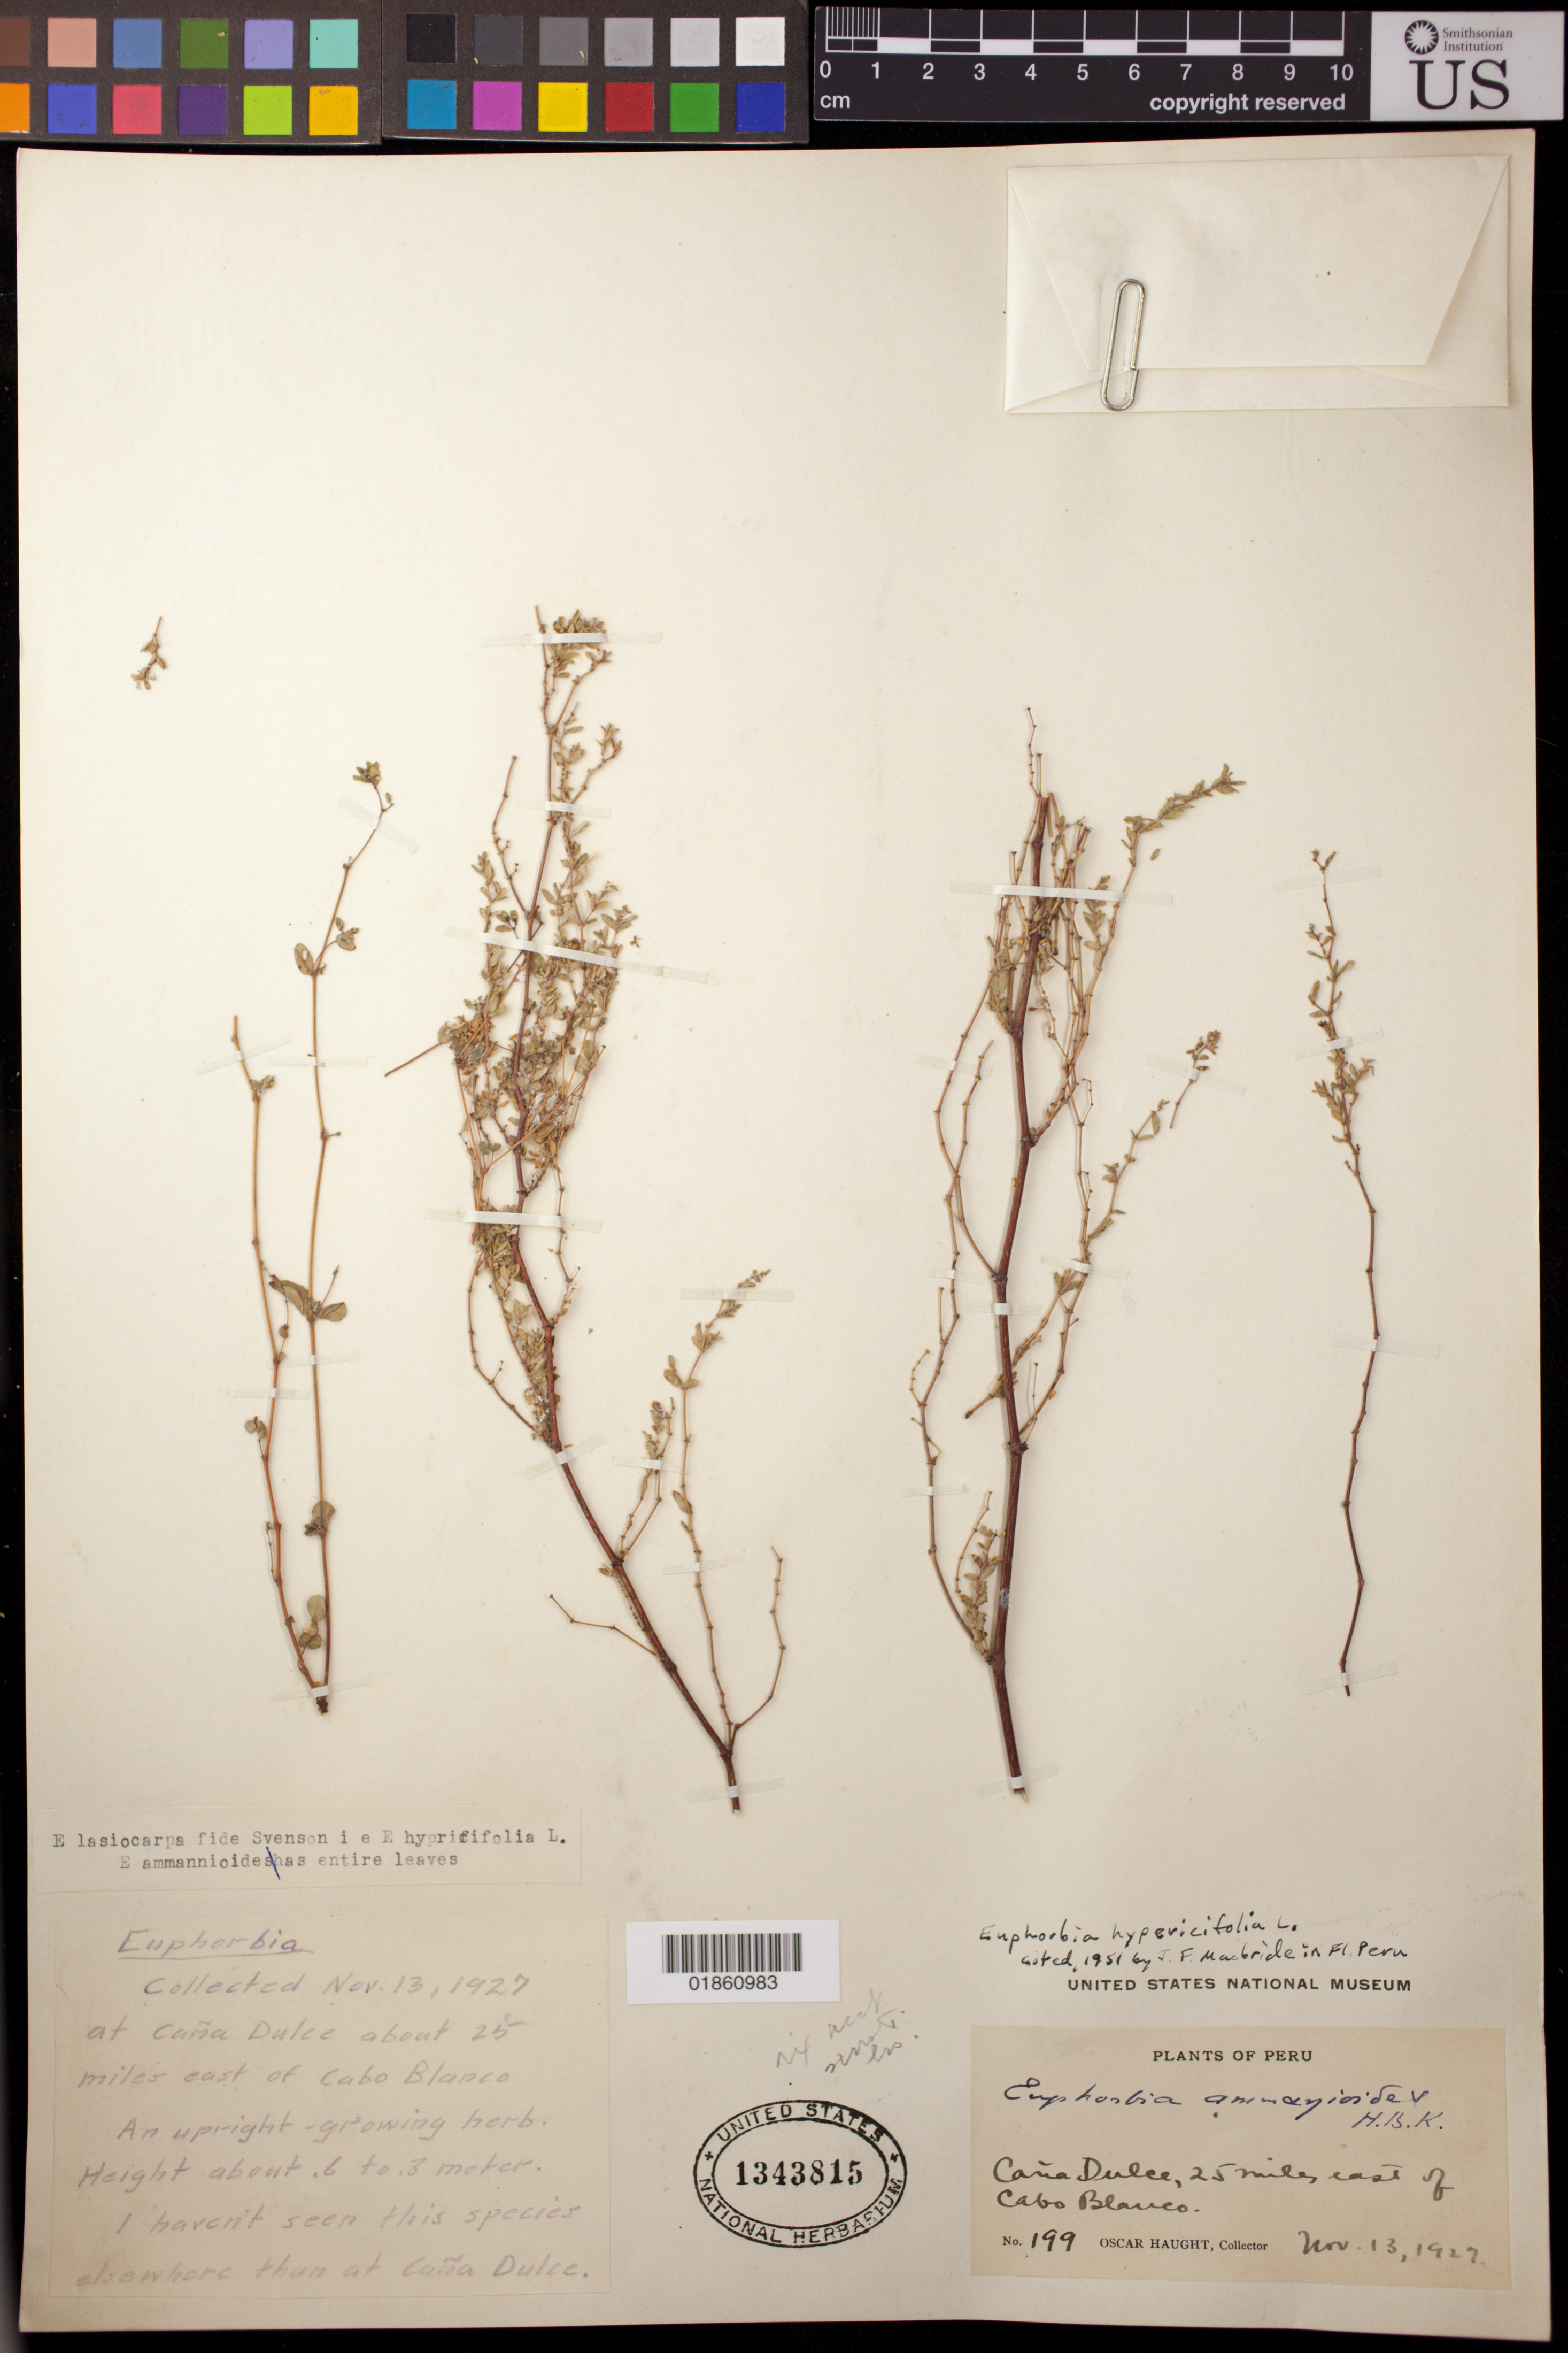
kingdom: Plantae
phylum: Tracheophyta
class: Magnoliopsida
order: Malpighiales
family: Euphorbiaceae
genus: Euphorbia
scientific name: Euphorbia hypericifolia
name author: L.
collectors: O. Haught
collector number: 199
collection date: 1927-11-13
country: Peru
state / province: Piura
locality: Caña Dulce, 25 miles east of Cabo Blanco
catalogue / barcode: US 1343815